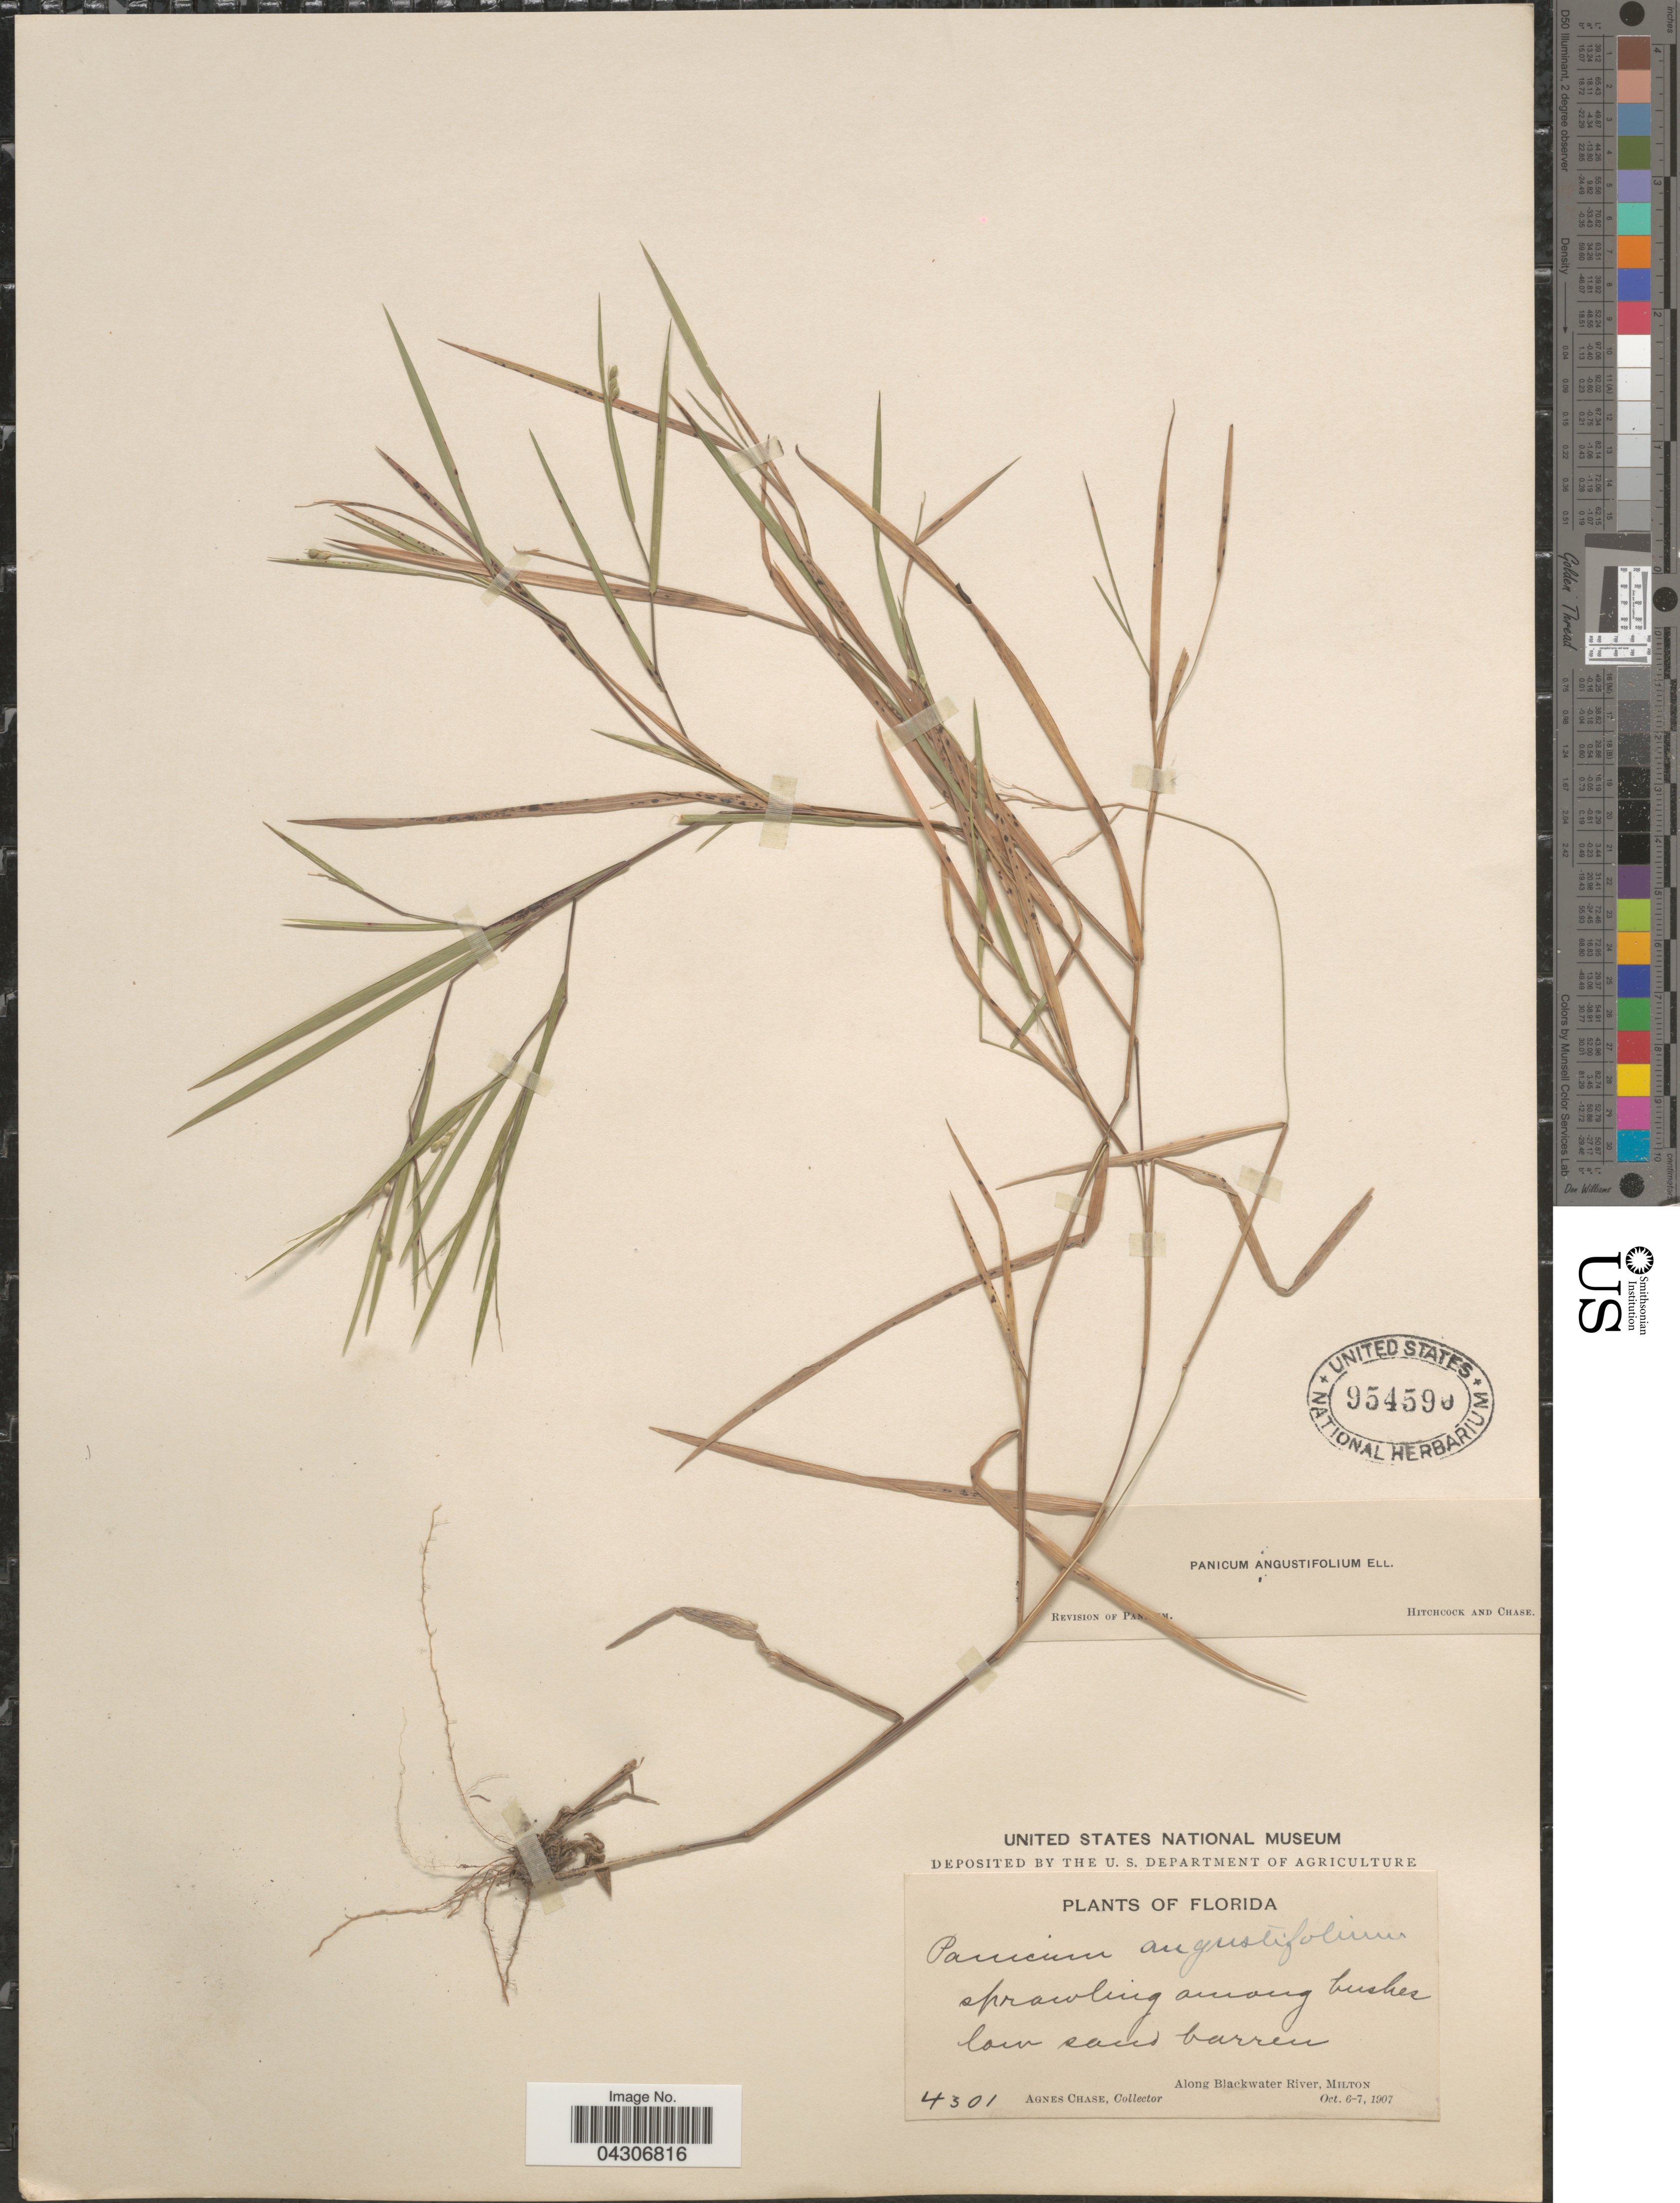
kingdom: Plantae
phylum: Tracheophyta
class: Liliopsida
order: Poales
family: Poaceae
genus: Dichanthelium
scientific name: Dichanthelium aciculare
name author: (Desv. ex Poir.) Gould & C.A. Clark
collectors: A. Chase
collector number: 4301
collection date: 1907-10-06/1907-10-07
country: United States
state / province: Florida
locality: Along Blackwater River, Milton.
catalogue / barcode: US 954590